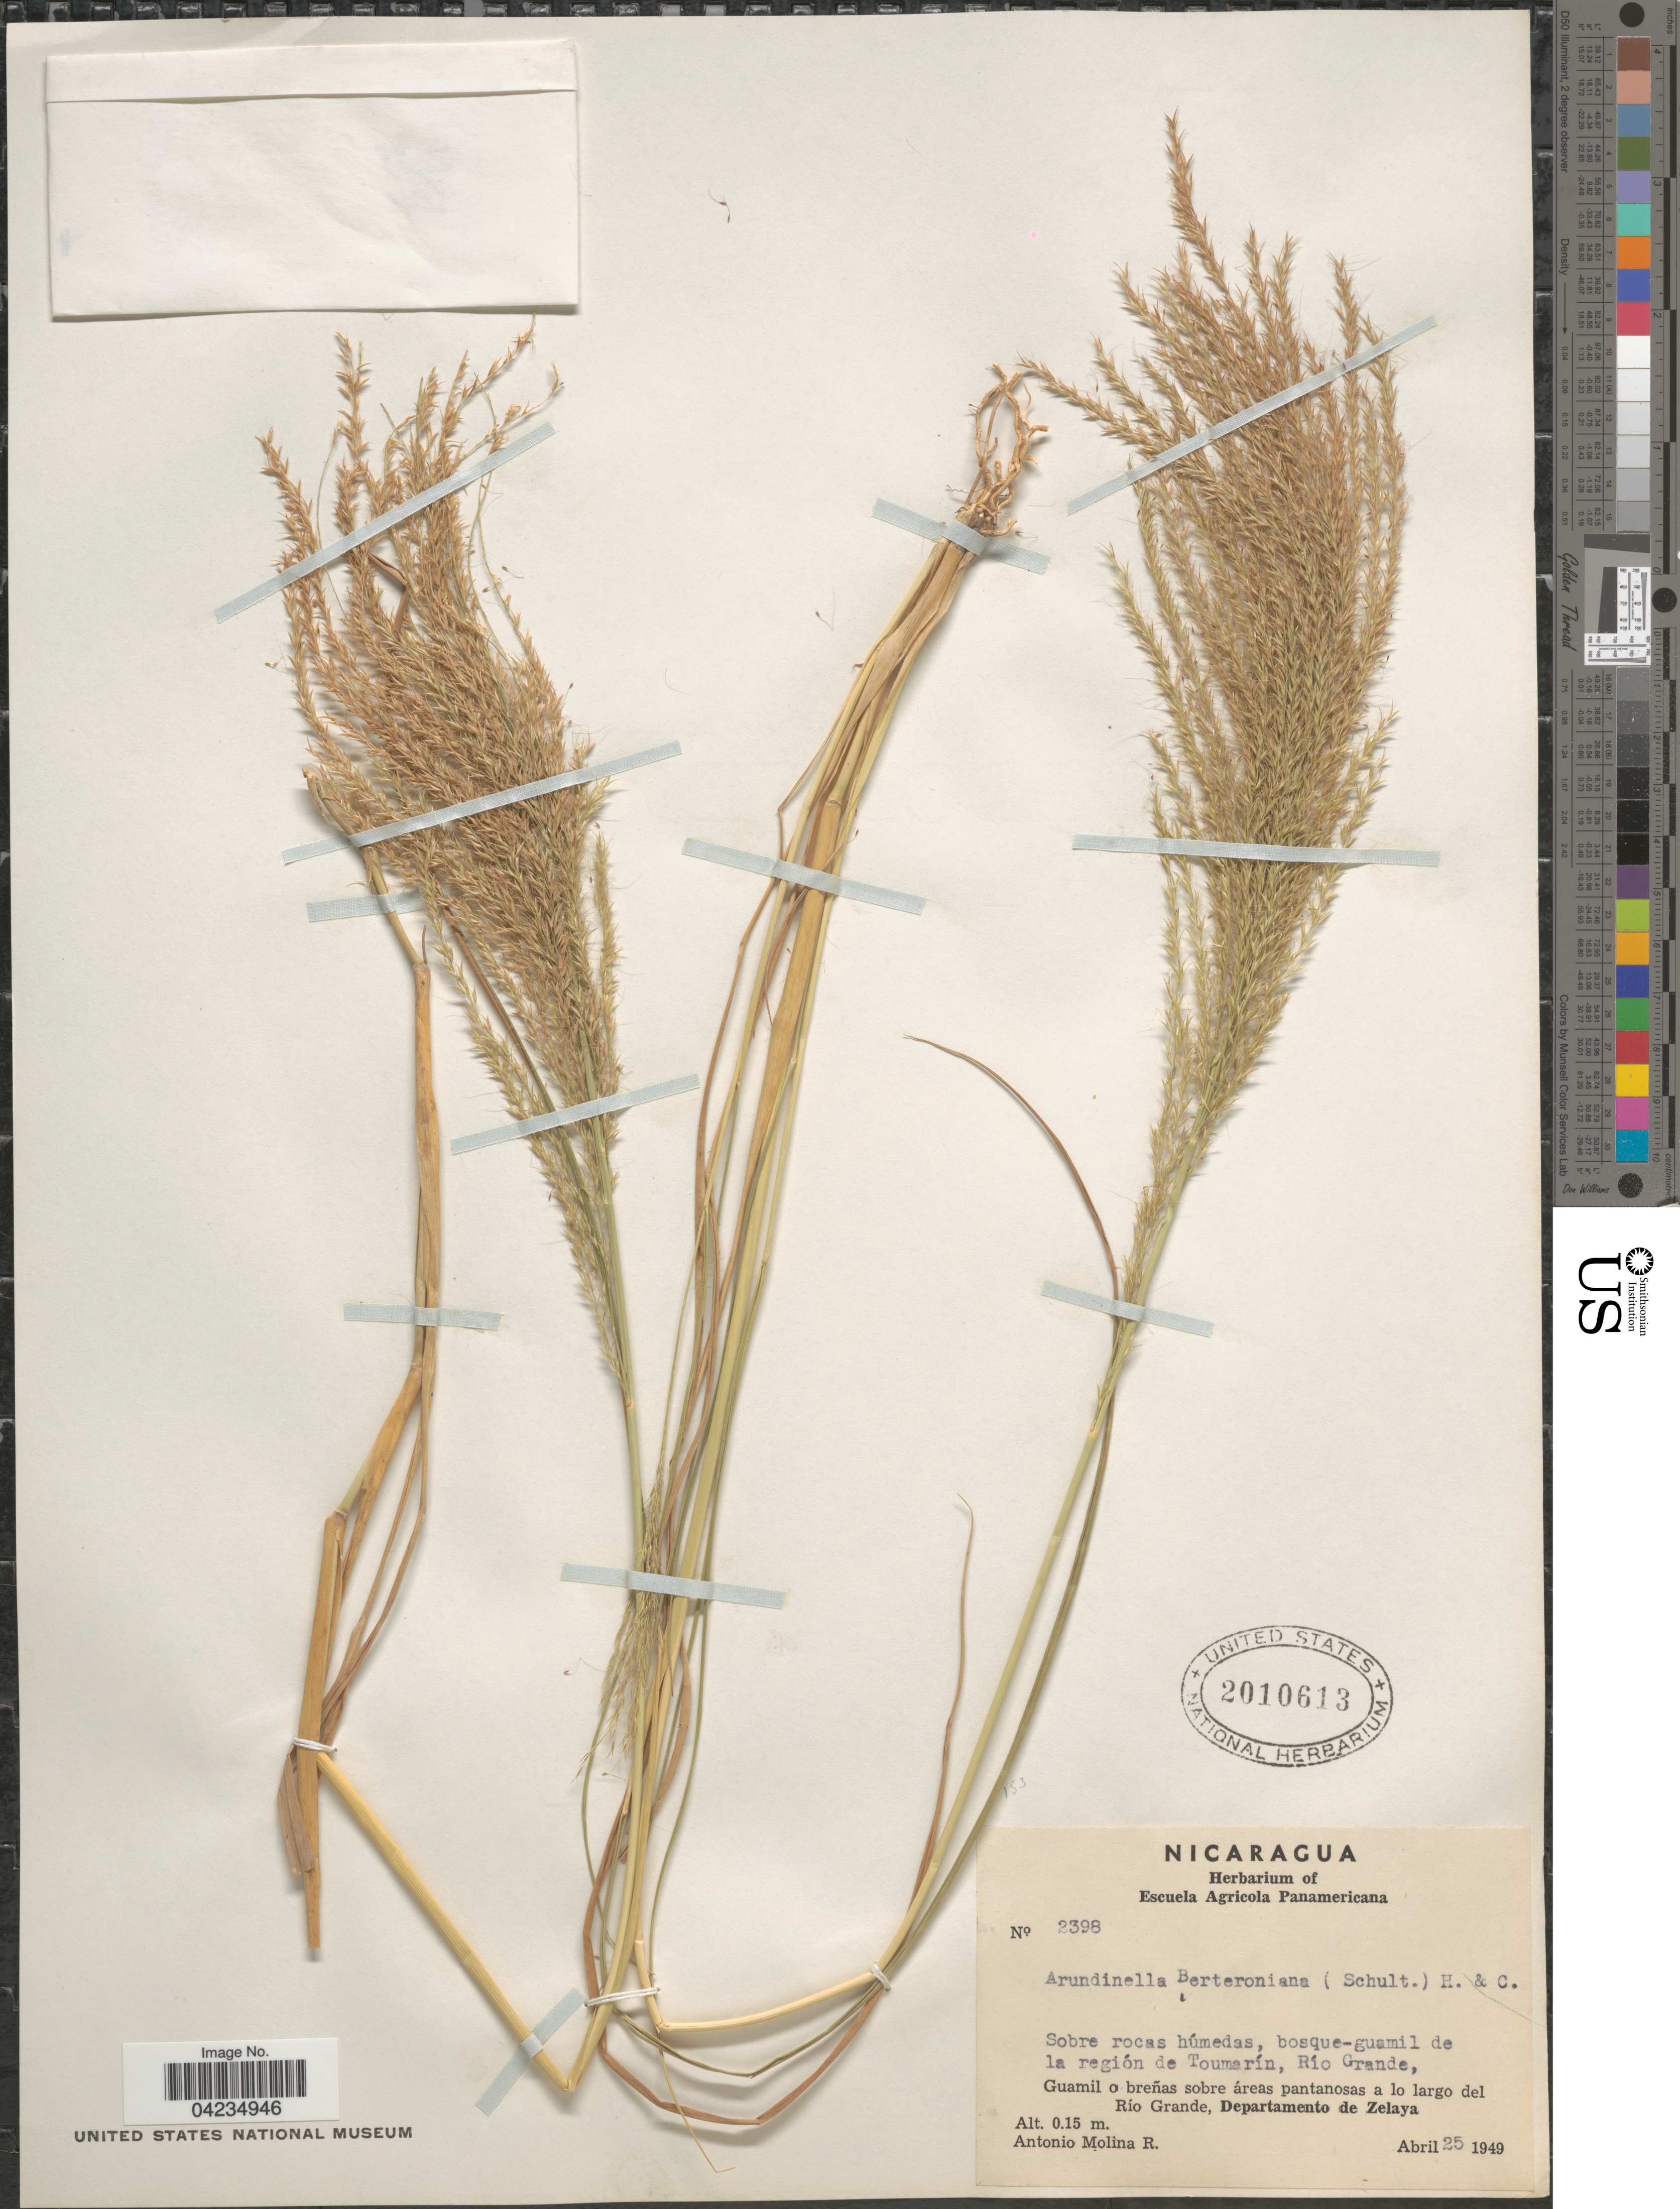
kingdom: Plantae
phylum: Tracheophyta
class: Liliopsida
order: Poales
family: Poaceae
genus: Arundinella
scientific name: Arundinella berteroniana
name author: (Schult.) Hitchc. & Chase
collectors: A. Molina R.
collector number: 2398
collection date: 1949-04-25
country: Nicaragua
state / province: Atlántico Sur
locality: Bosque-guamil de la región de Toumarín [INTERPRETTED: Tumarin], Río Grande, Guamil o breñas sobre áreas pantanosas a lo largo del Río Grande, Departamento de Zelaya.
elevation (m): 0.15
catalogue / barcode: US 2010613